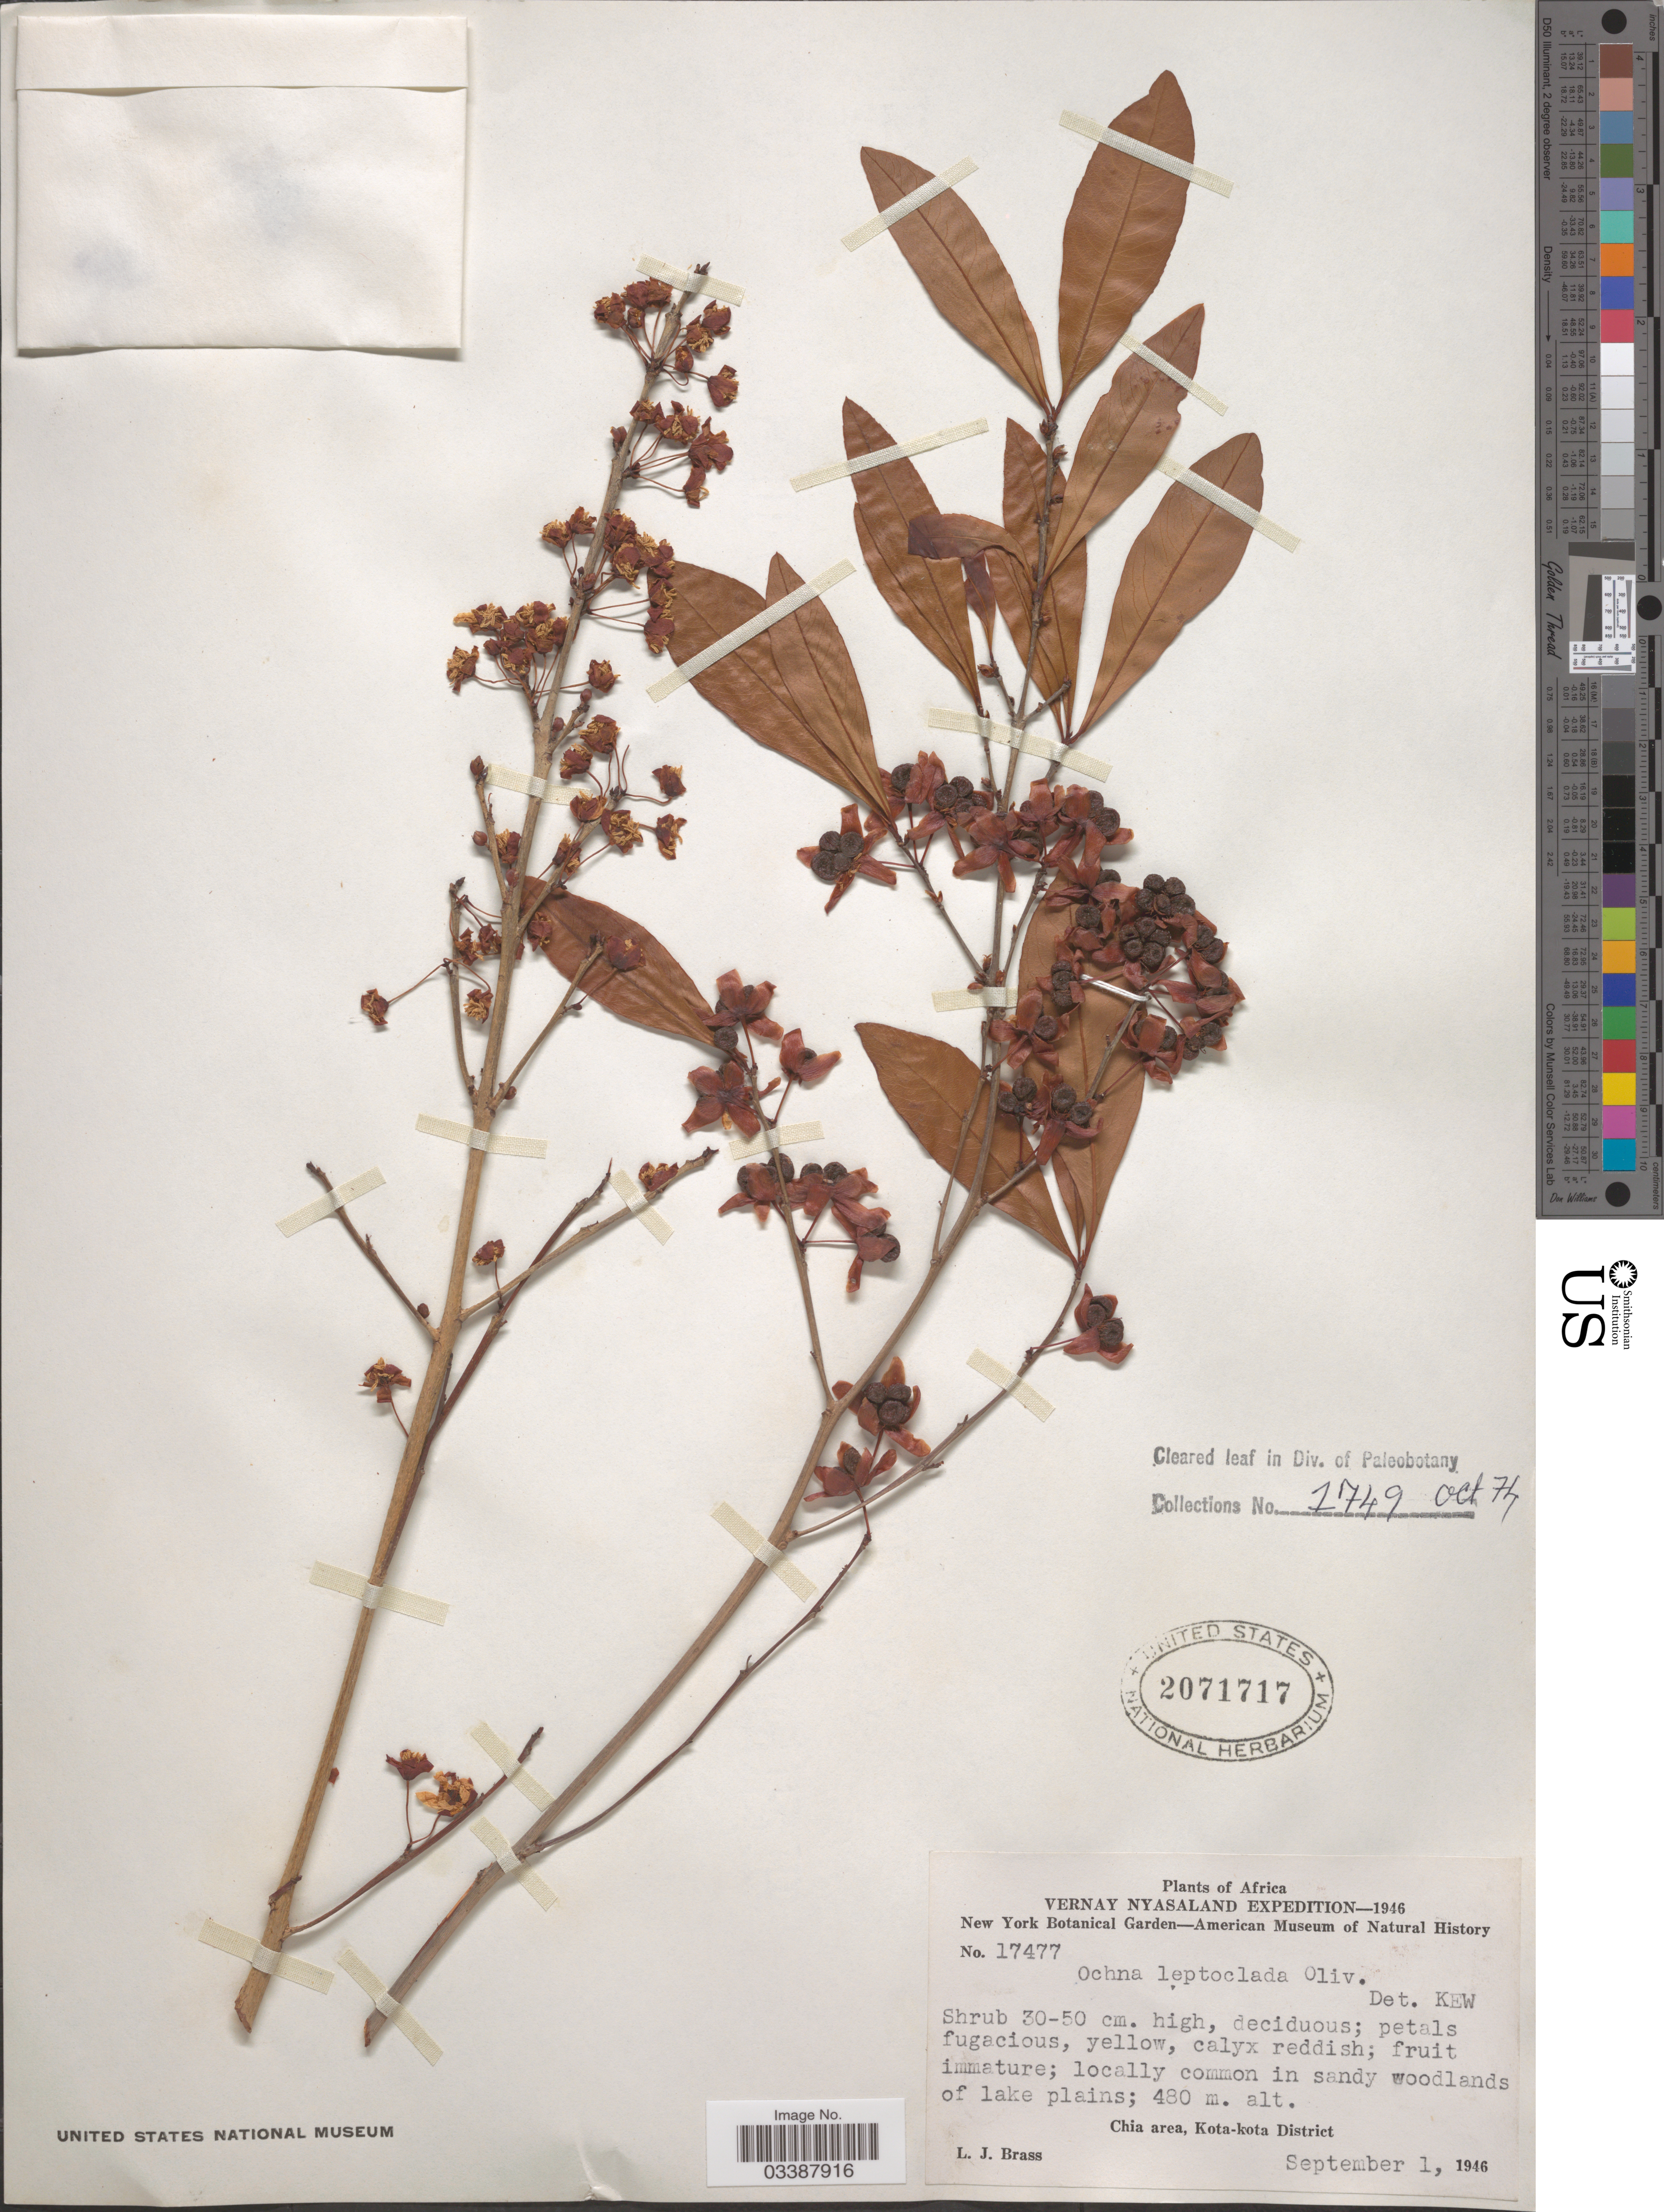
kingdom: Plantae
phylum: Tracheophyta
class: Magnoliopsida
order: Malpighiales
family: Ochnaceae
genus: Ochna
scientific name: Ochna leptoclada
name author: Oliv.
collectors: L. J. Brass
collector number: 17477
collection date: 1946-09-01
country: Malawi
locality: Vernay Nyasaland. Chia area, Kota-Kota District.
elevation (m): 480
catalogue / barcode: US 2071717